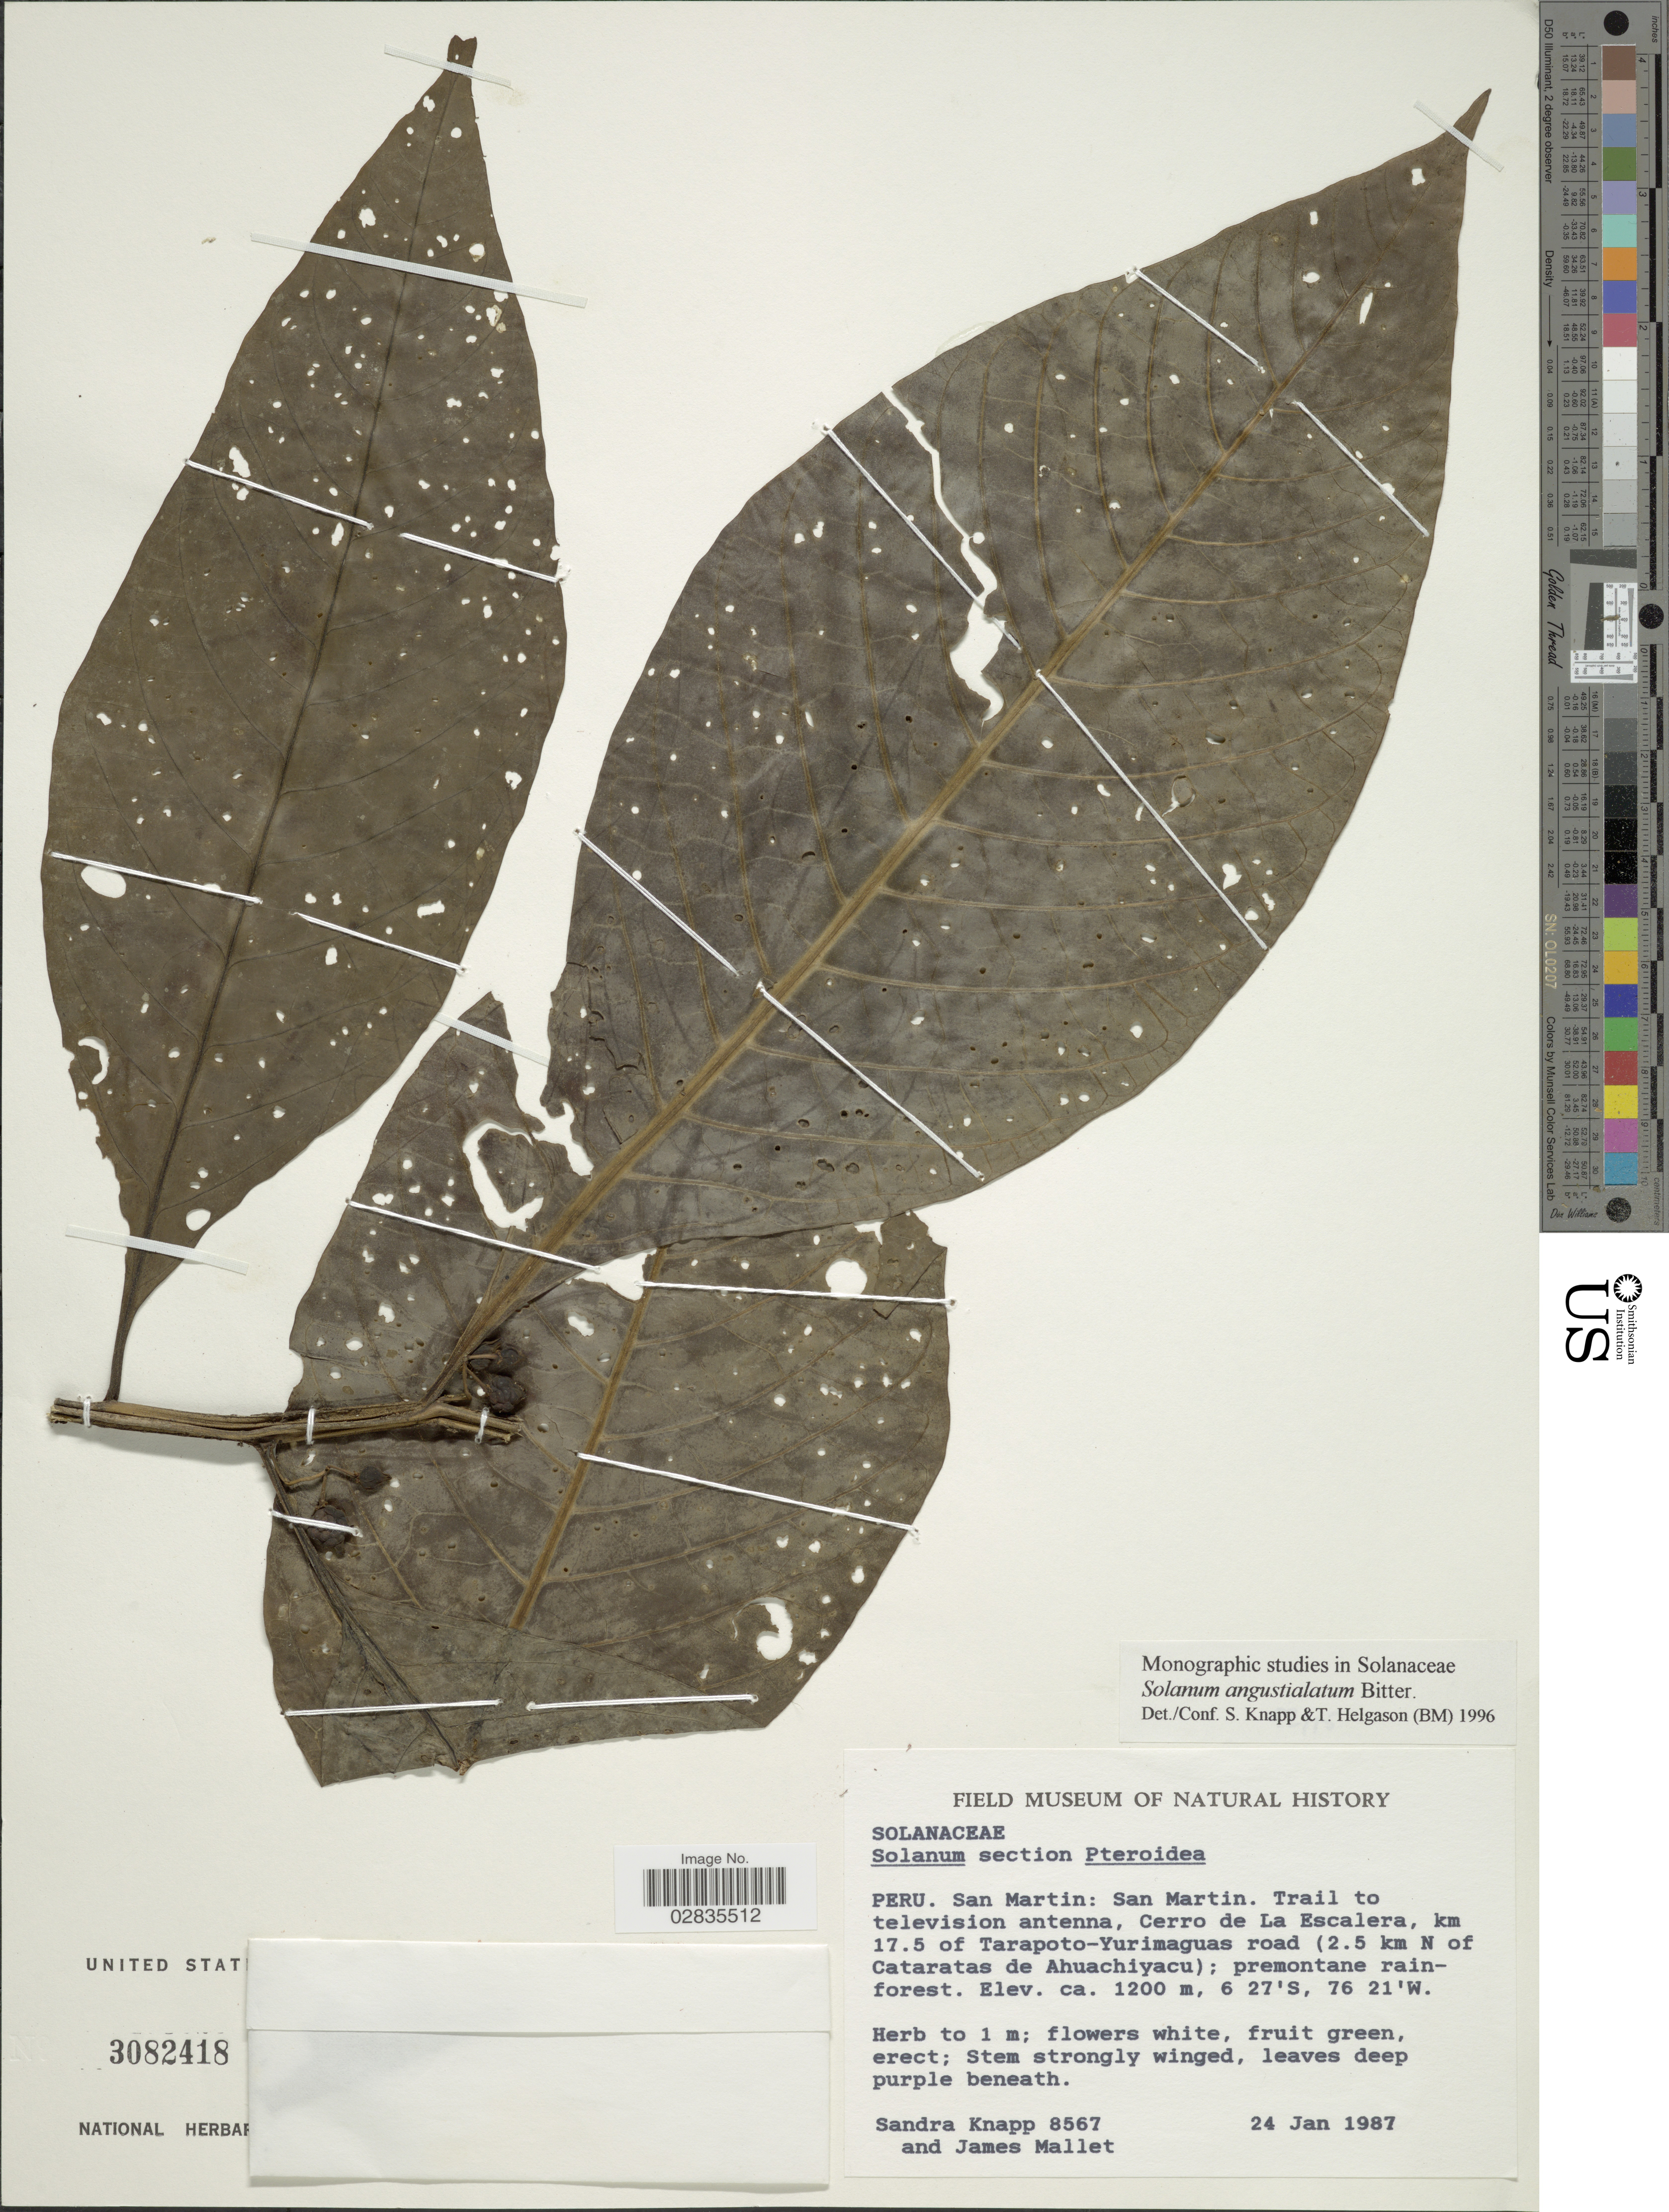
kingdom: Plantae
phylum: Tracheophyta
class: Magnoliopsida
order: Solanales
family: Solanaceae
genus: Solanum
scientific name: Solanum angustialatum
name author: Bitter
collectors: S. Knapp & J. Mallet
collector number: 8567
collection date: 1987-01-24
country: Peru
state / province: San Martín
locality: San Martin, Trail to television antenna, Cerro de La Escalera, km 17.5 of Tarapoto-Yurimaguas road (2.5 km N of Cataratas de Ahuachiyacu).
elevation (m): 1200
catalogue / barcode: US 3082418